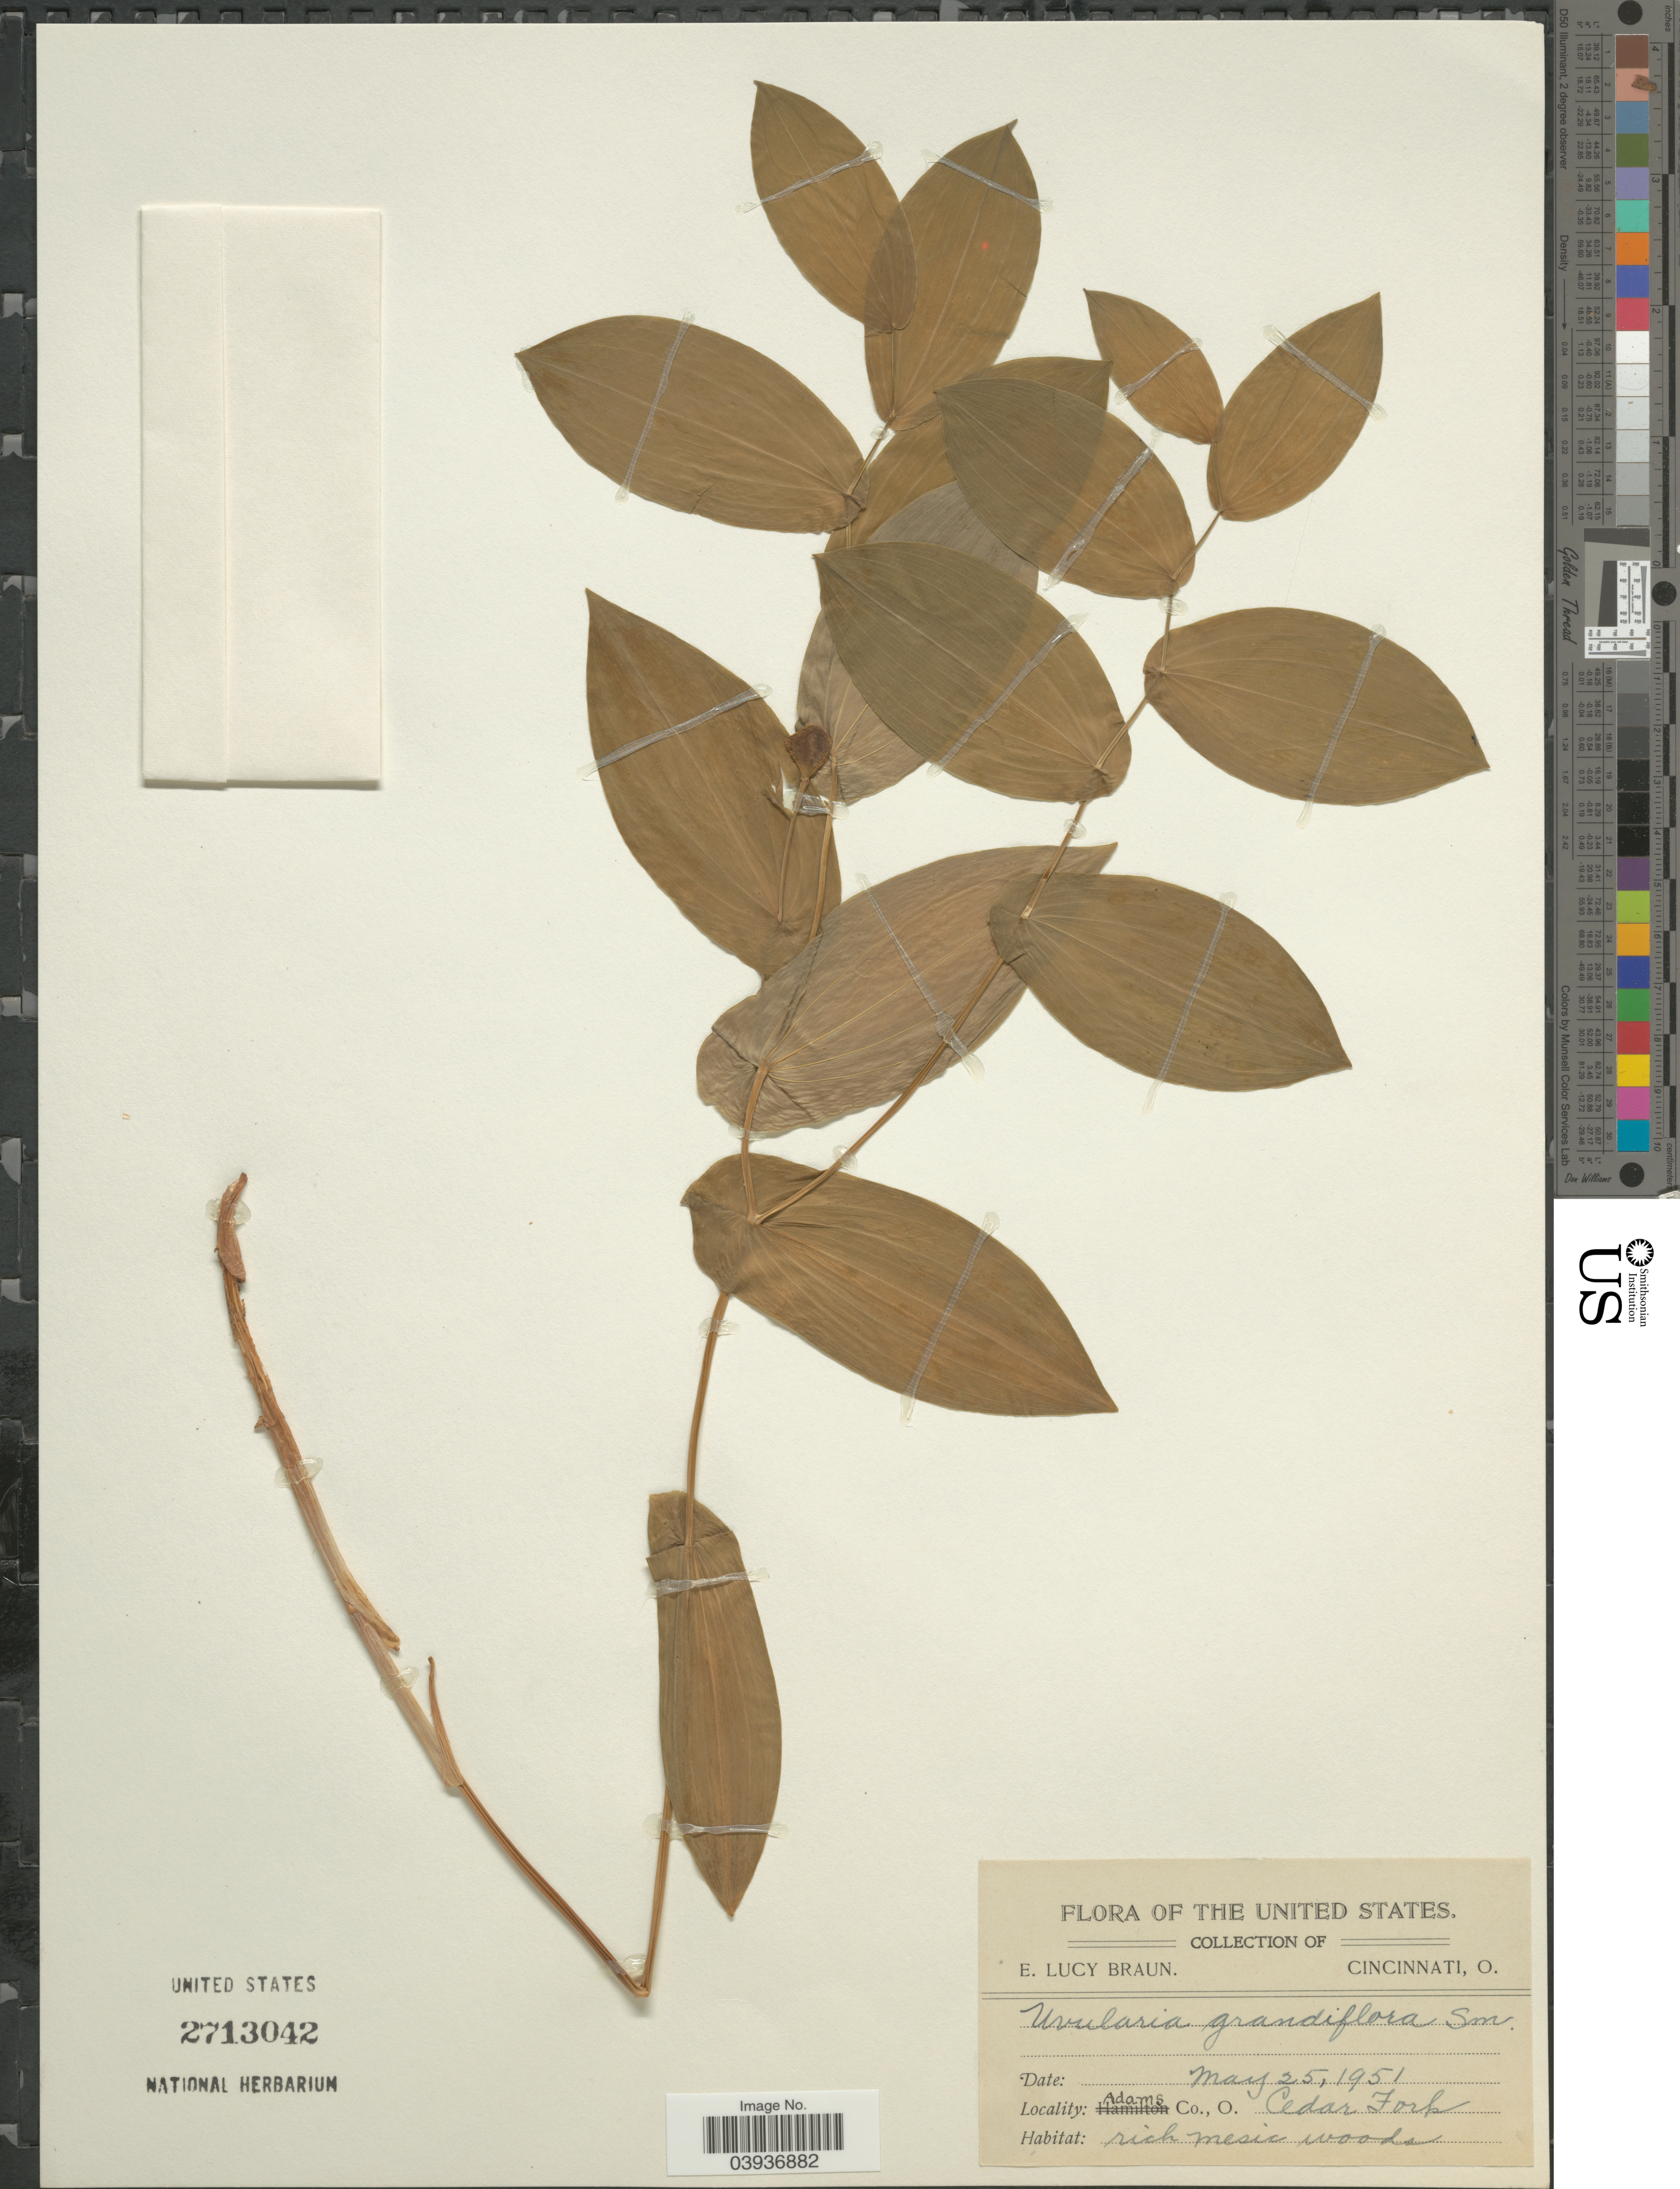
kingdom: Plantae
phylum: Tracheophyta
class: Liliopsida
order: Liliales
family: Colchicaceae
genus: Uvularia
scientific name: Uvularia grandiflora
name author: Sm.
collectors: E. L. Braun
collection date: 1951-05-25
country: United States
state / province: Ohio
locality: Adams Co., Cedar Fork.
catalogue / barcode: US 2713042